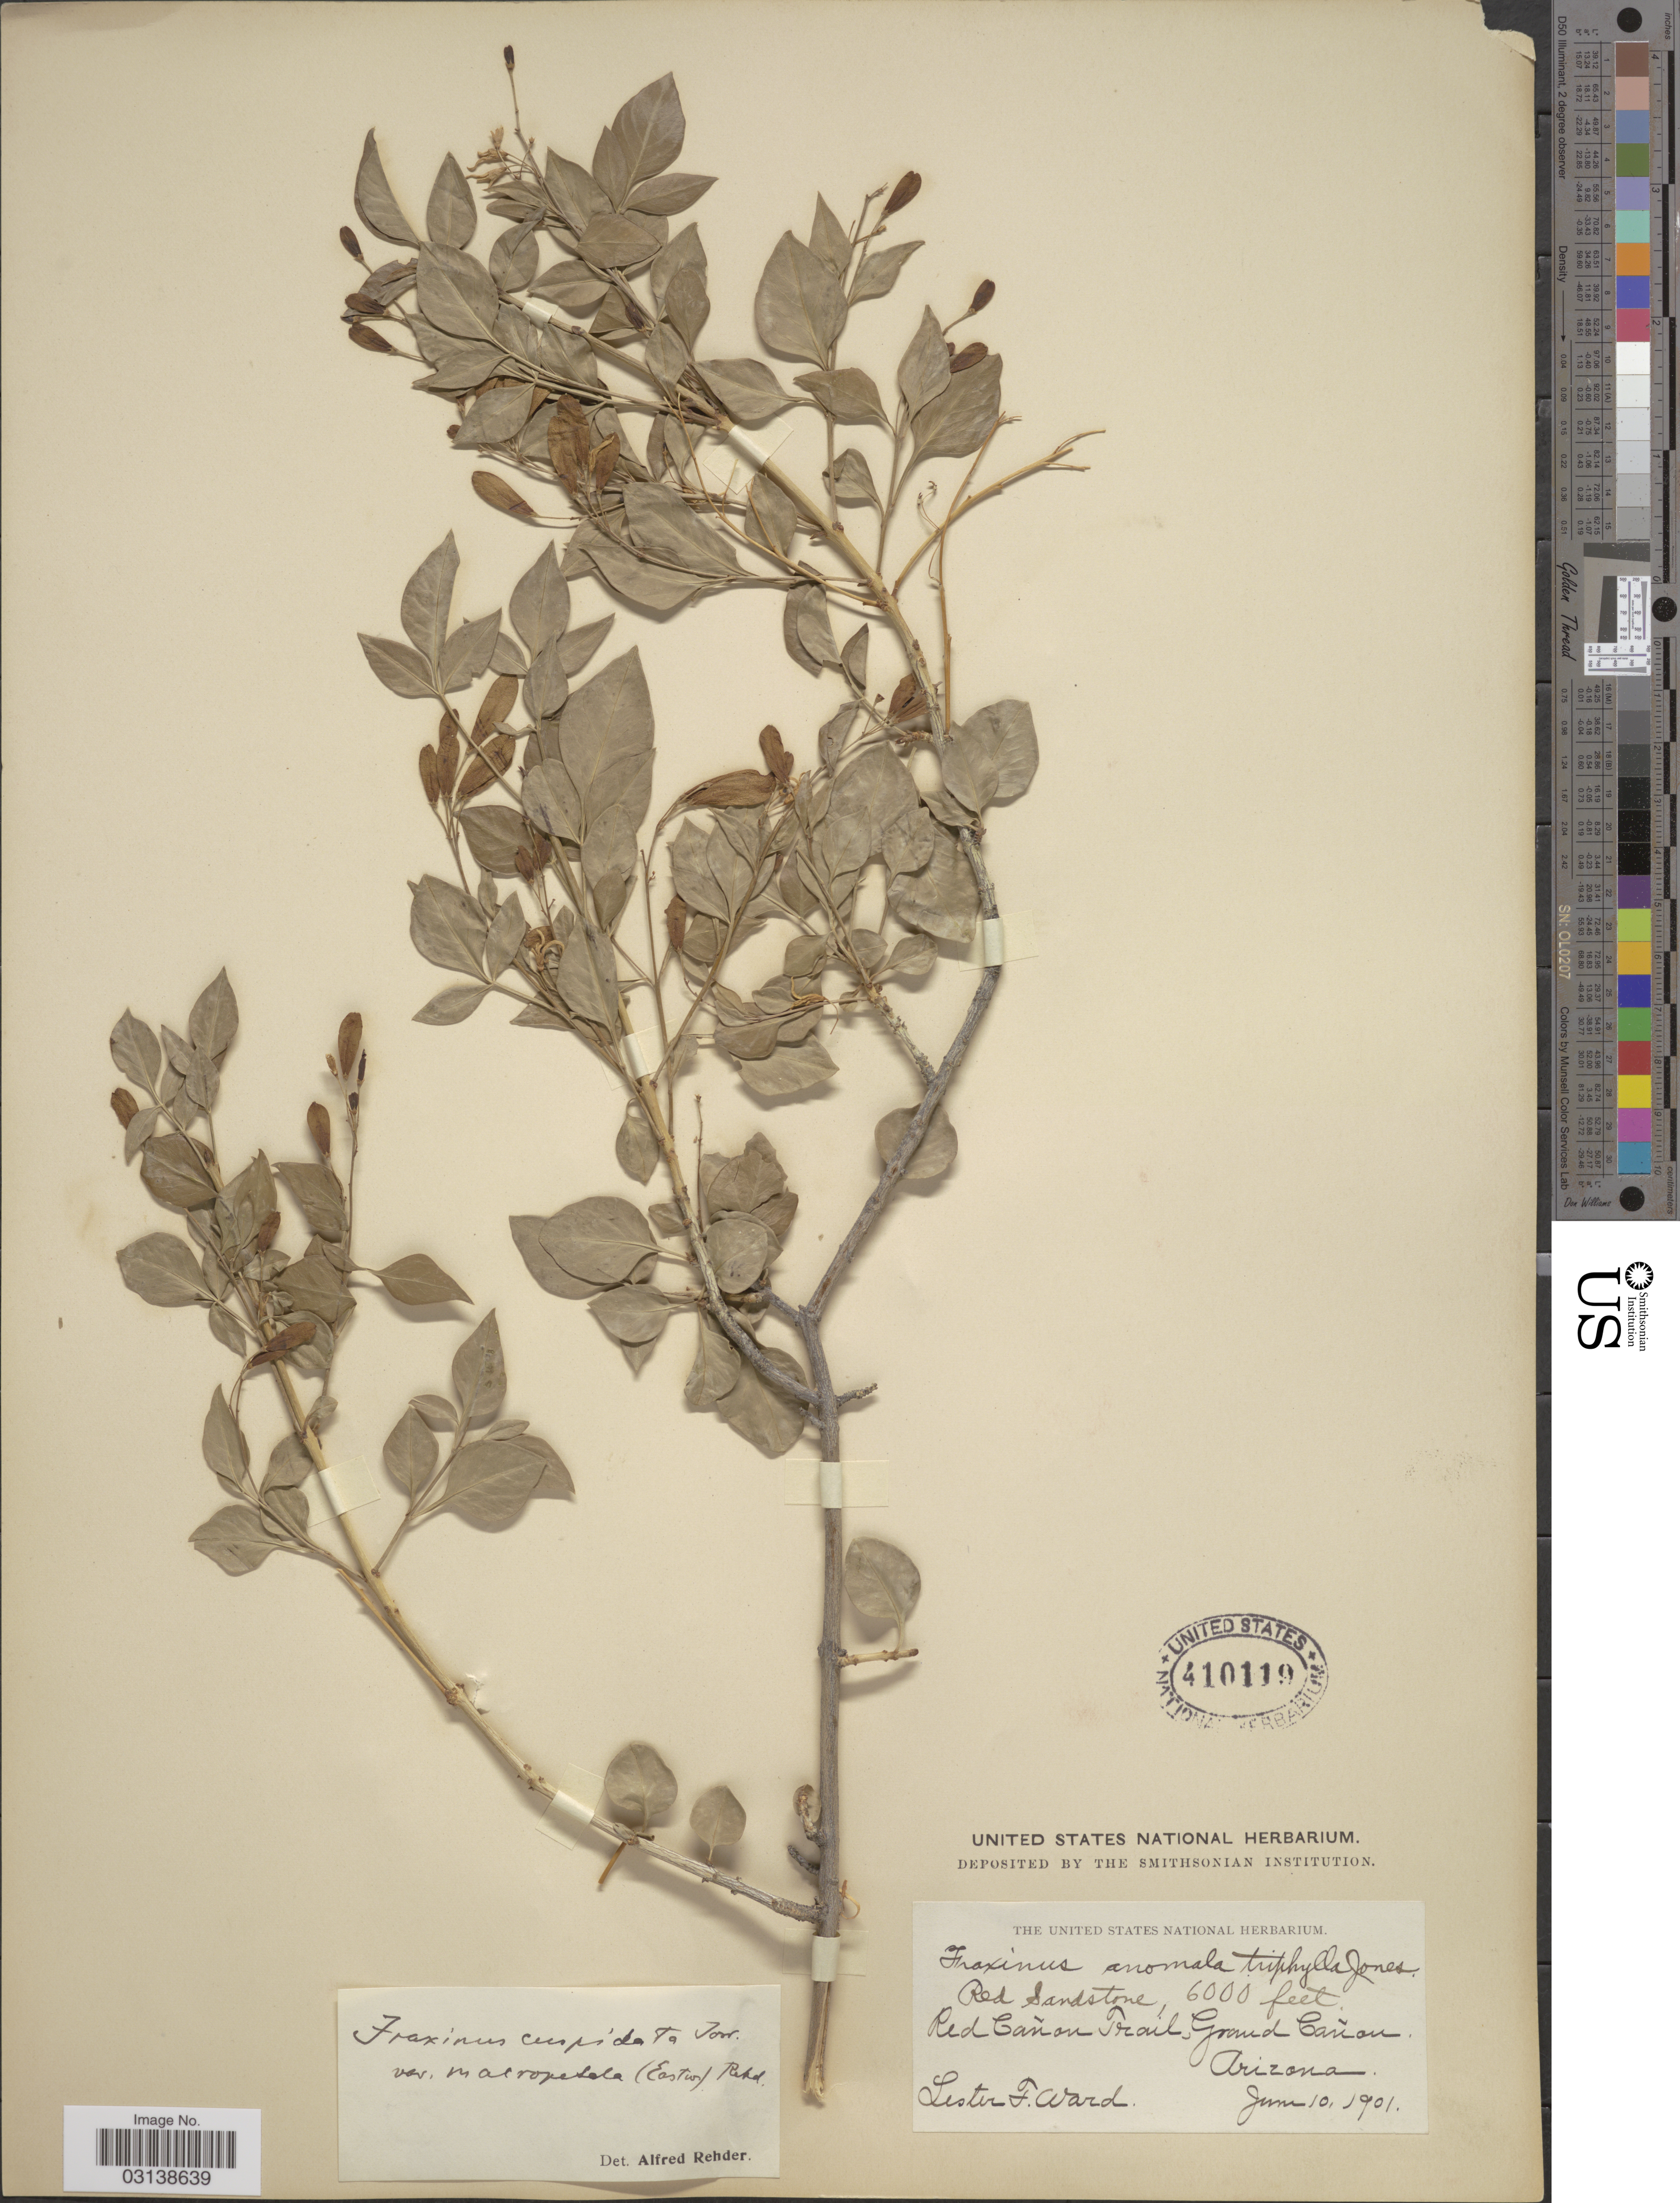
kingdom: Plantae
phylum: Tracheophyta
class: Magnoliopsida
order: Lamiales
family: Oleaceae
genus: Fraxinus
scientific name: Fraxinus cuspidata var. macropetala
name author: (Eastw.) Rehder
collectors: L. F. Ward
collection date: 1901-06-10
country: United States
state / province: Arizona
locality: Red Cañon Trail, Grand Cañon. Red sandstone.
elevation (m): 1829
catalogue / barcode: US 410119